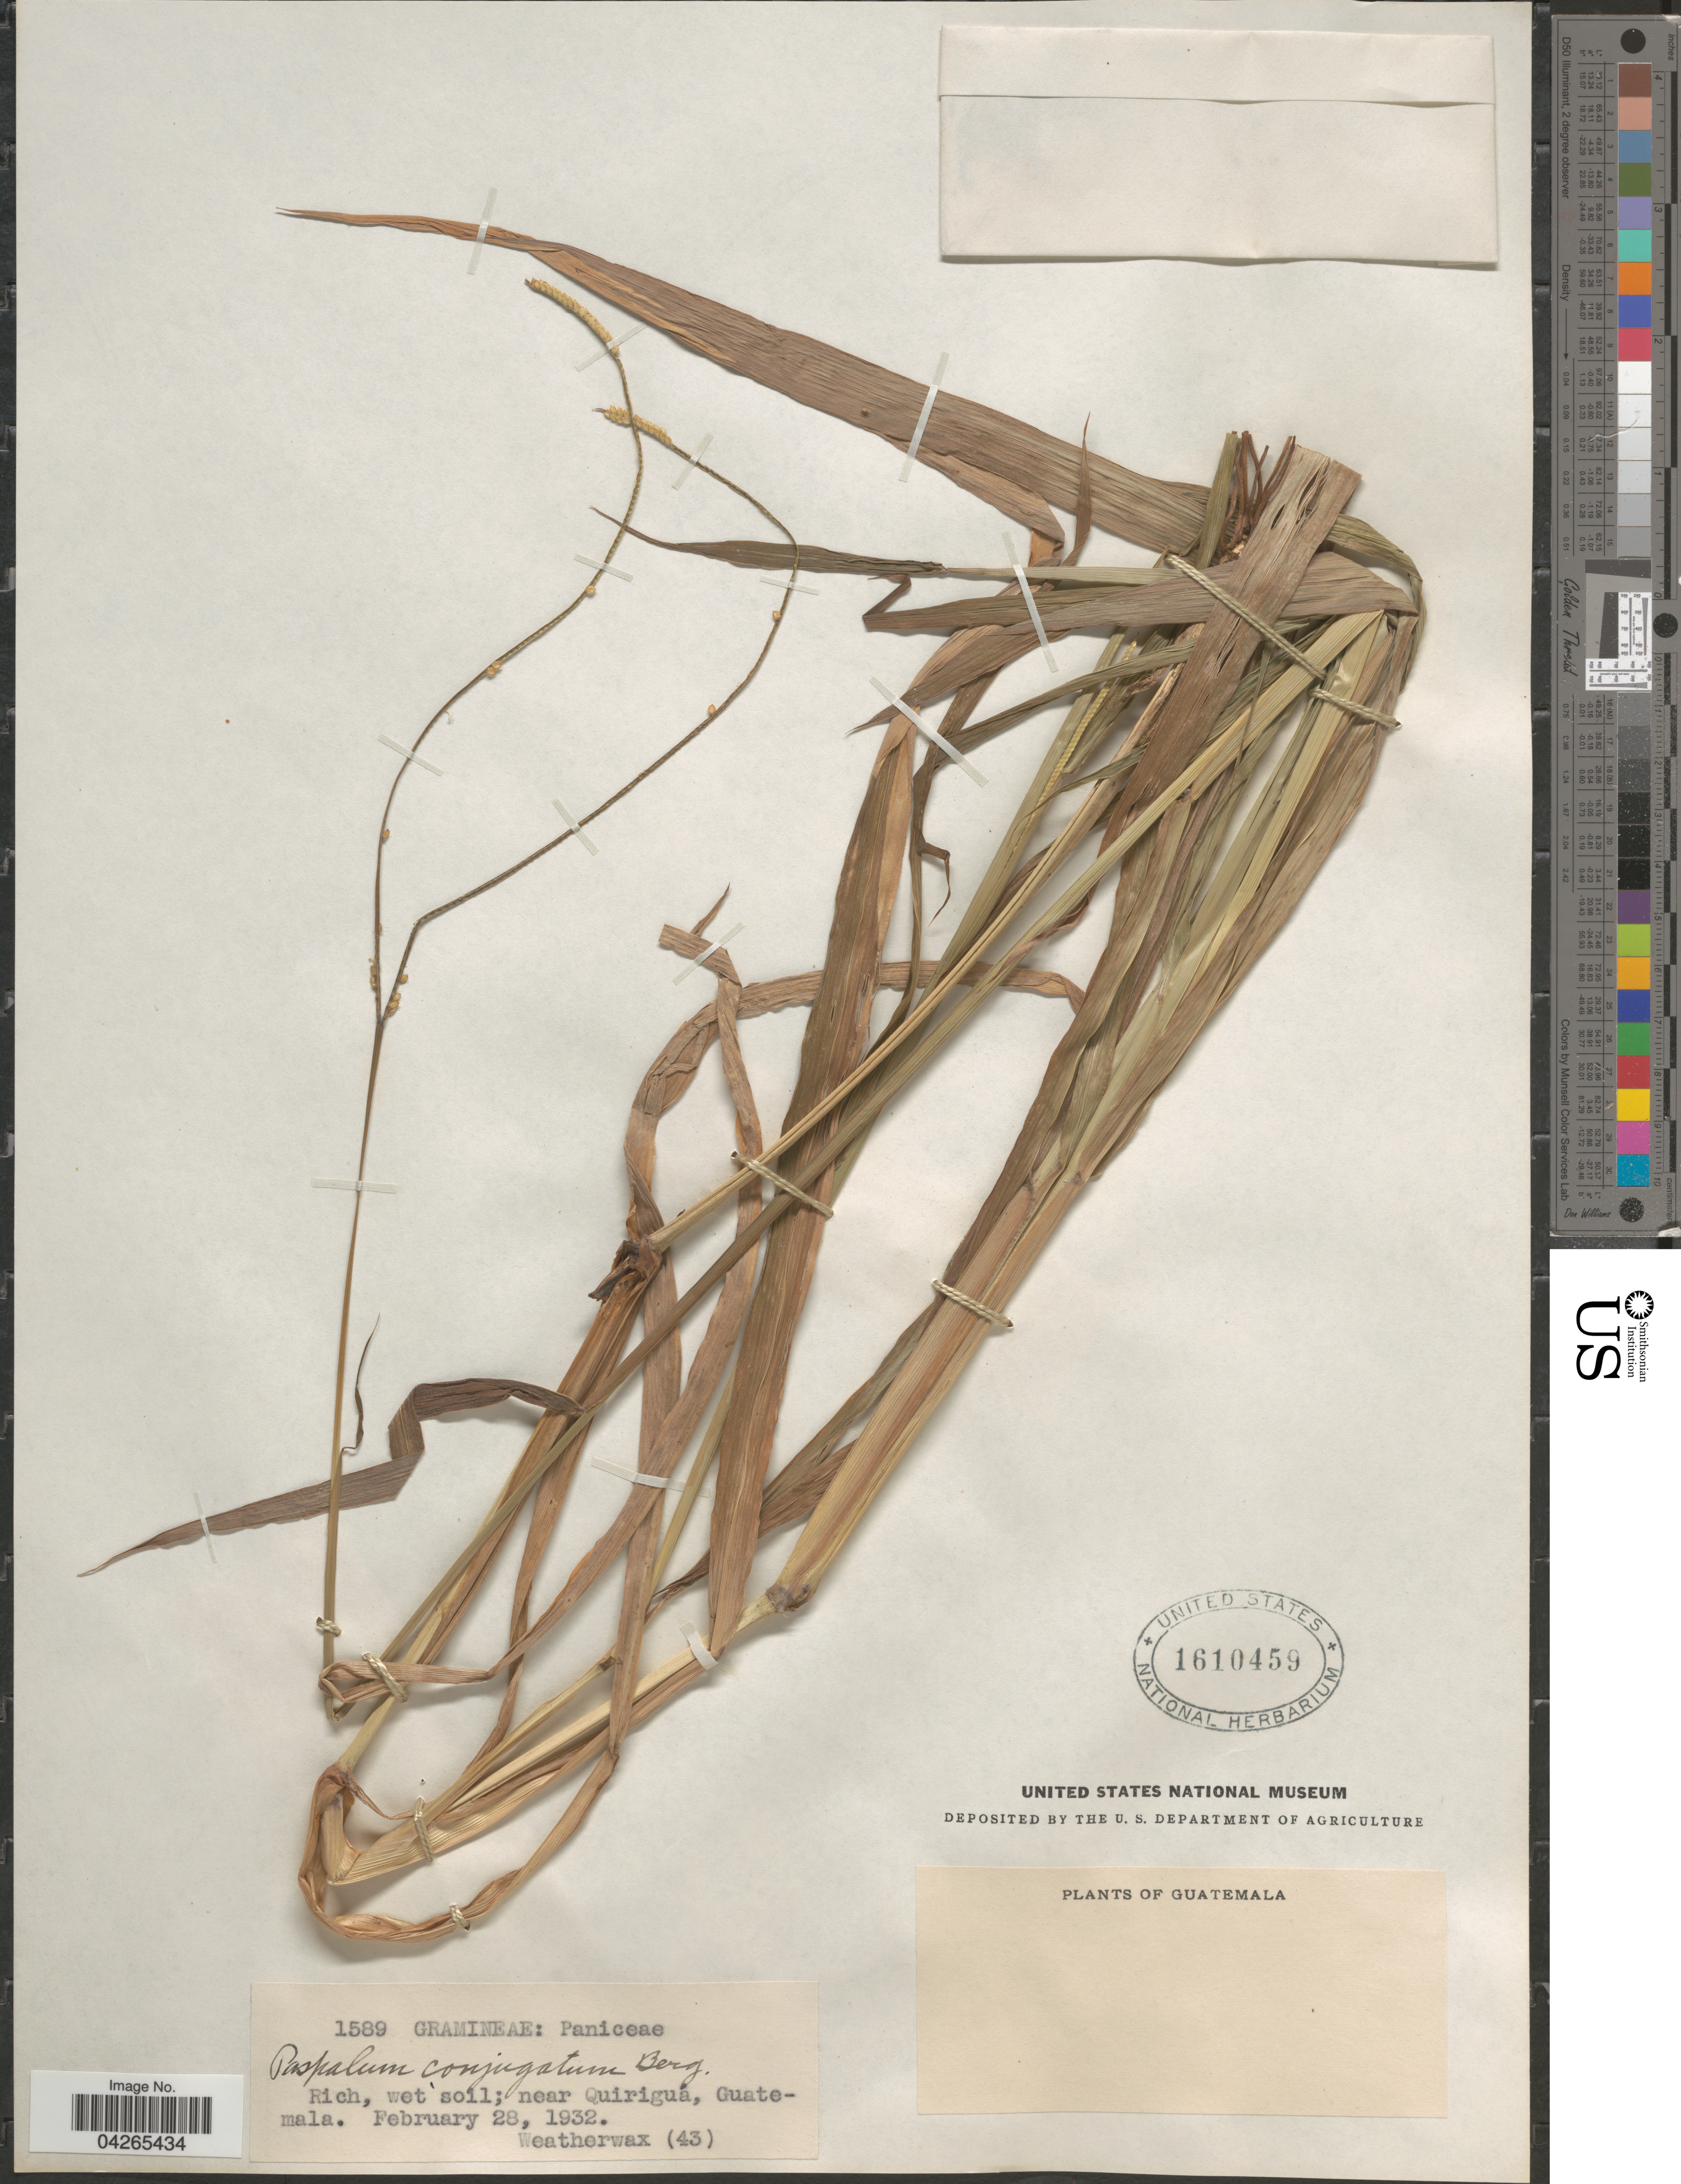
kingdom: Plantae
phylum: Tracheophyta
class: Liliopsida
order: Poales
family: Poaceae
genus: Paspalum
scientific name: Paspalum conjugatum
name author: P.J. Bergius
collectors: -. Weatherwax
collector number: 43/1589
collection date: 1932-02-28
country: Guatemala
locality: Near Quiriguá.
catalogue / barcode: US 1610459